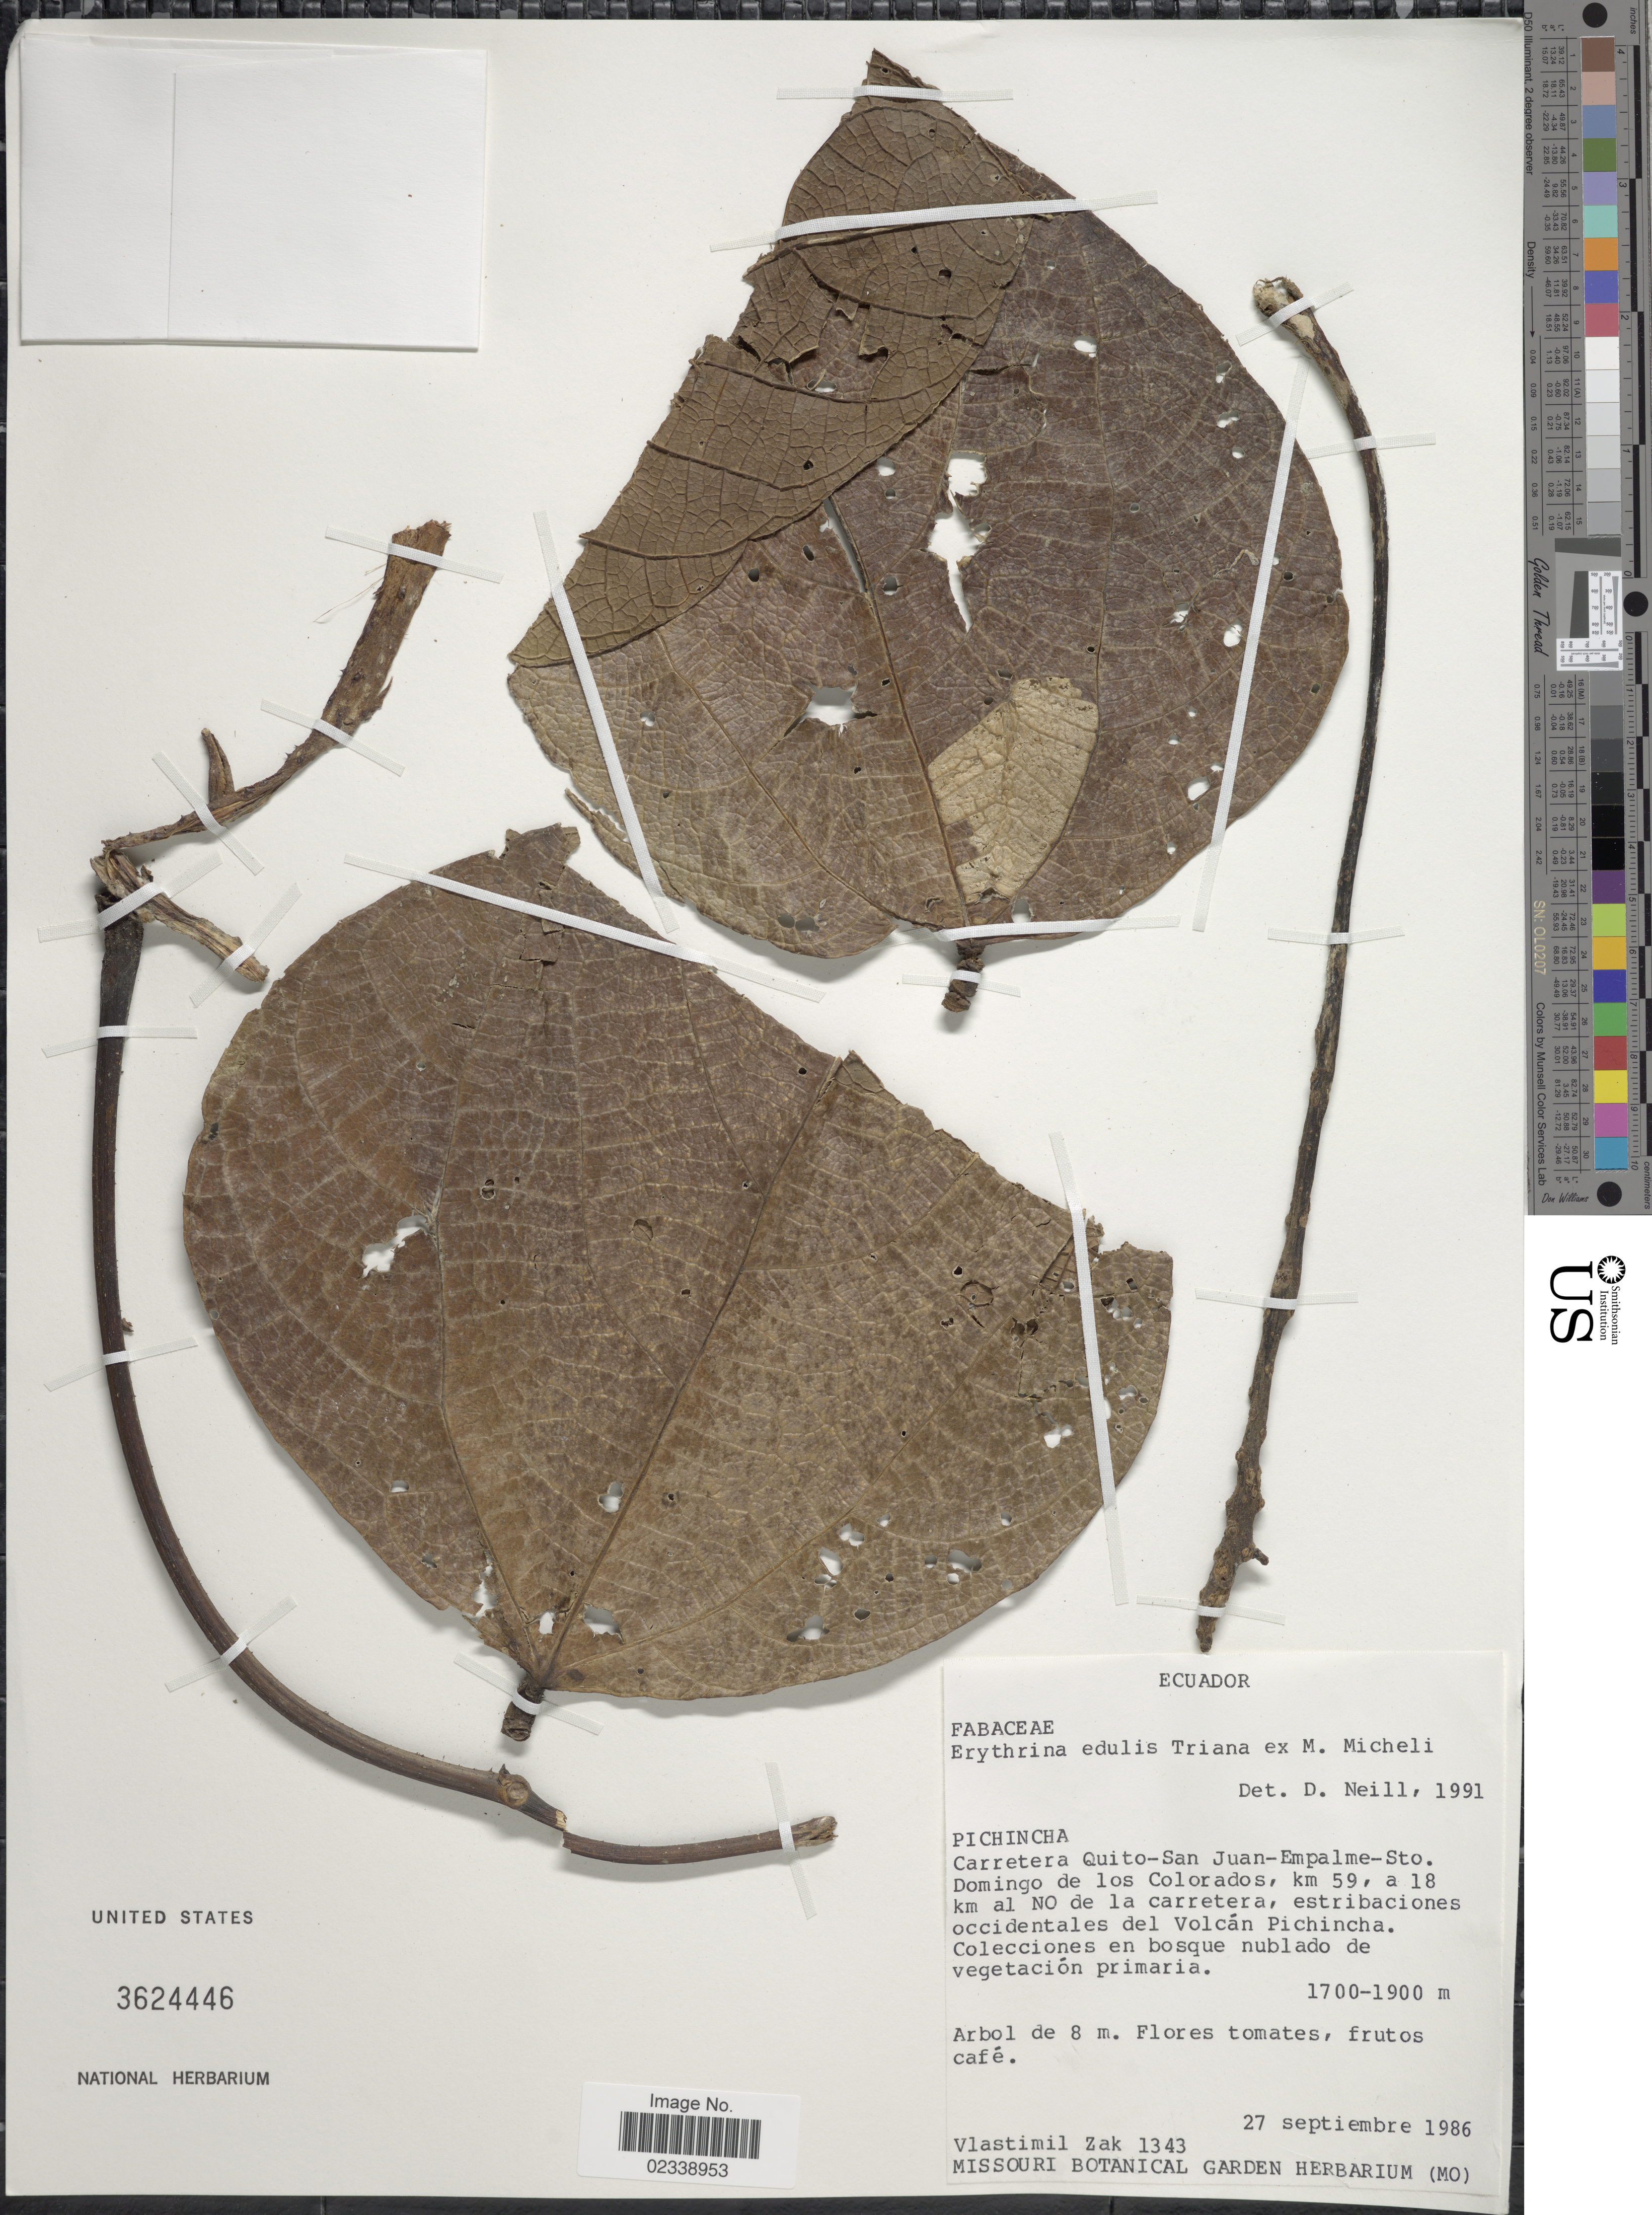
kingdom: Plantae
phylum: Tracheophyta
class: Magnoliopsida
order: Fabales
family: Fabaceae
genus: Erythrina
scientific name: Erythrina edulis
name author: Triana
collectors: V. Zak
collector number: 1343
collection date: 1986-09-27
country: Ecuador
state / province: Pichincha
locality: Carretera Quit-San Juan-Empalme-Sto. Domingo de los Colorados, km 59, a 18 km al NO de la carretera, estribaciones occidentales del Volcan Pichincha.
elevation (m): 1700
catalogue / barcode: US 3624446